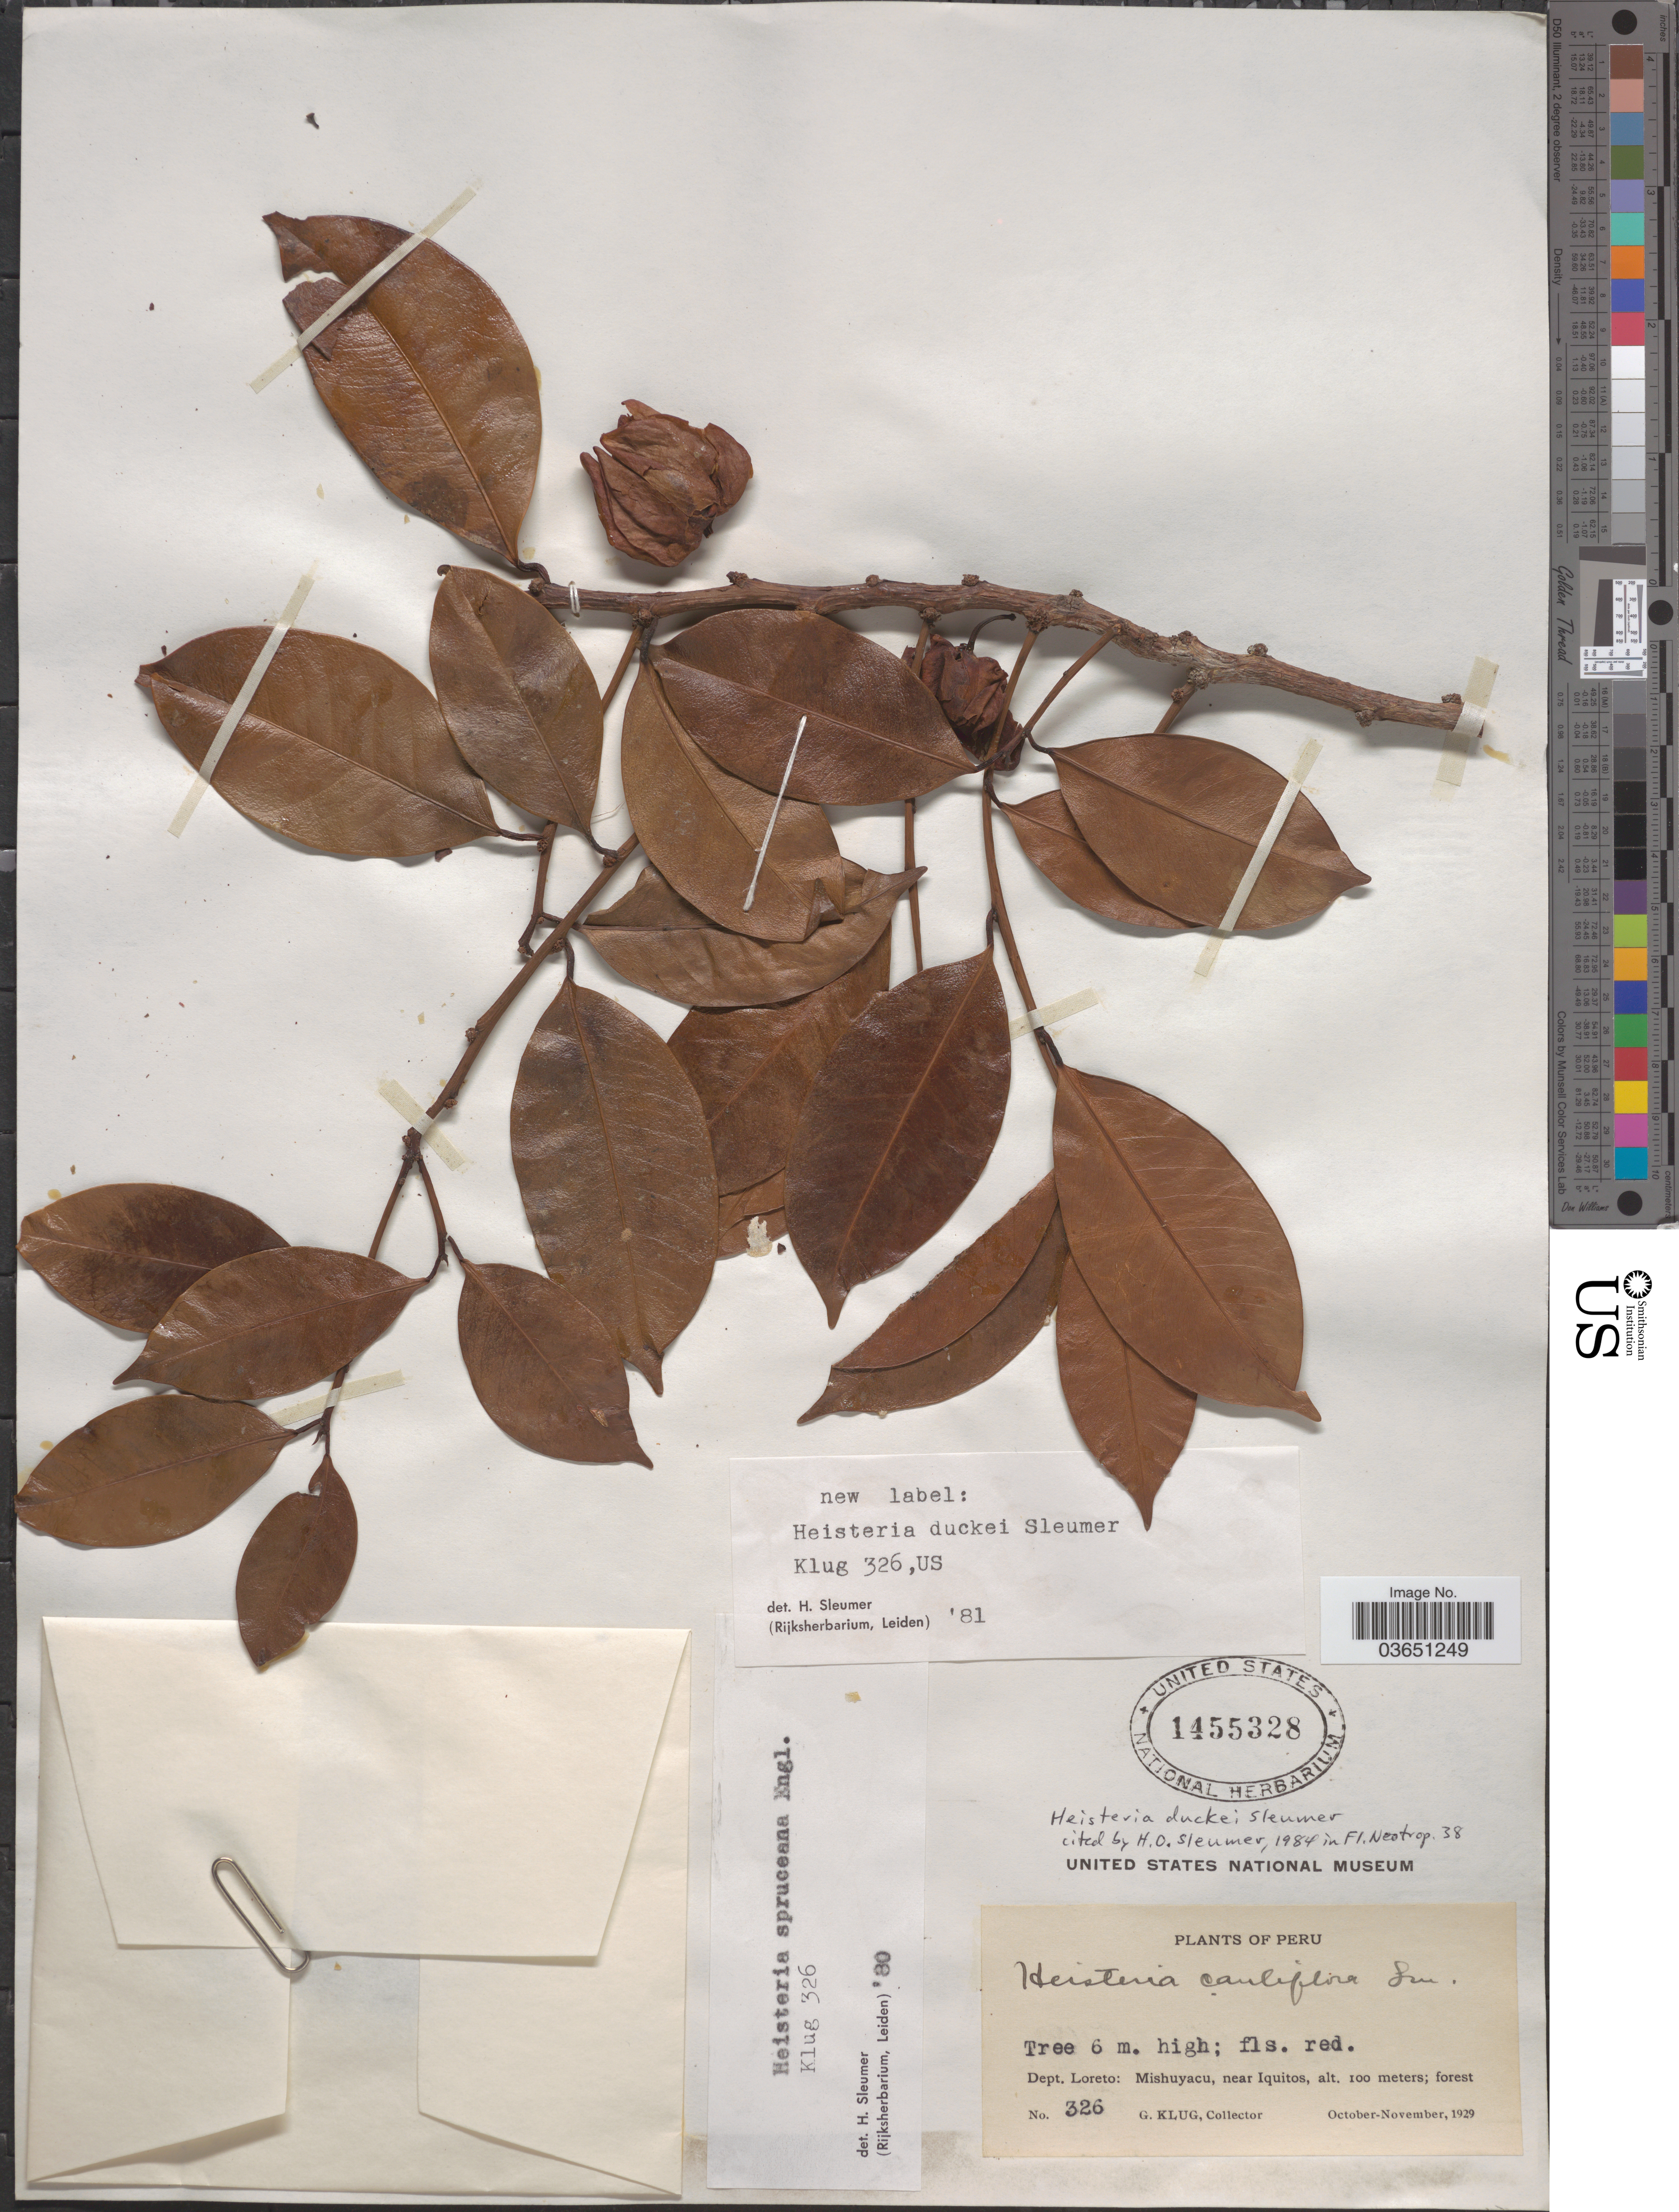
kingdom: Plantae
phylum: Tracheophyta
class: Magnoliopsida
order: Santalales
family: Erythropalaceae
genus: Heisteria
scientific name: Heisteria duckei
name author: Sleumer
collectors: G. Klug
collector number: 326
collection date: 1929-10/1929-11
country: Peru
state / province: Loreto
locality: Dept. Loreto: Mishuyacu, near Iquitos.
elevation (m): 100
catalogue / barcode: US 1455328